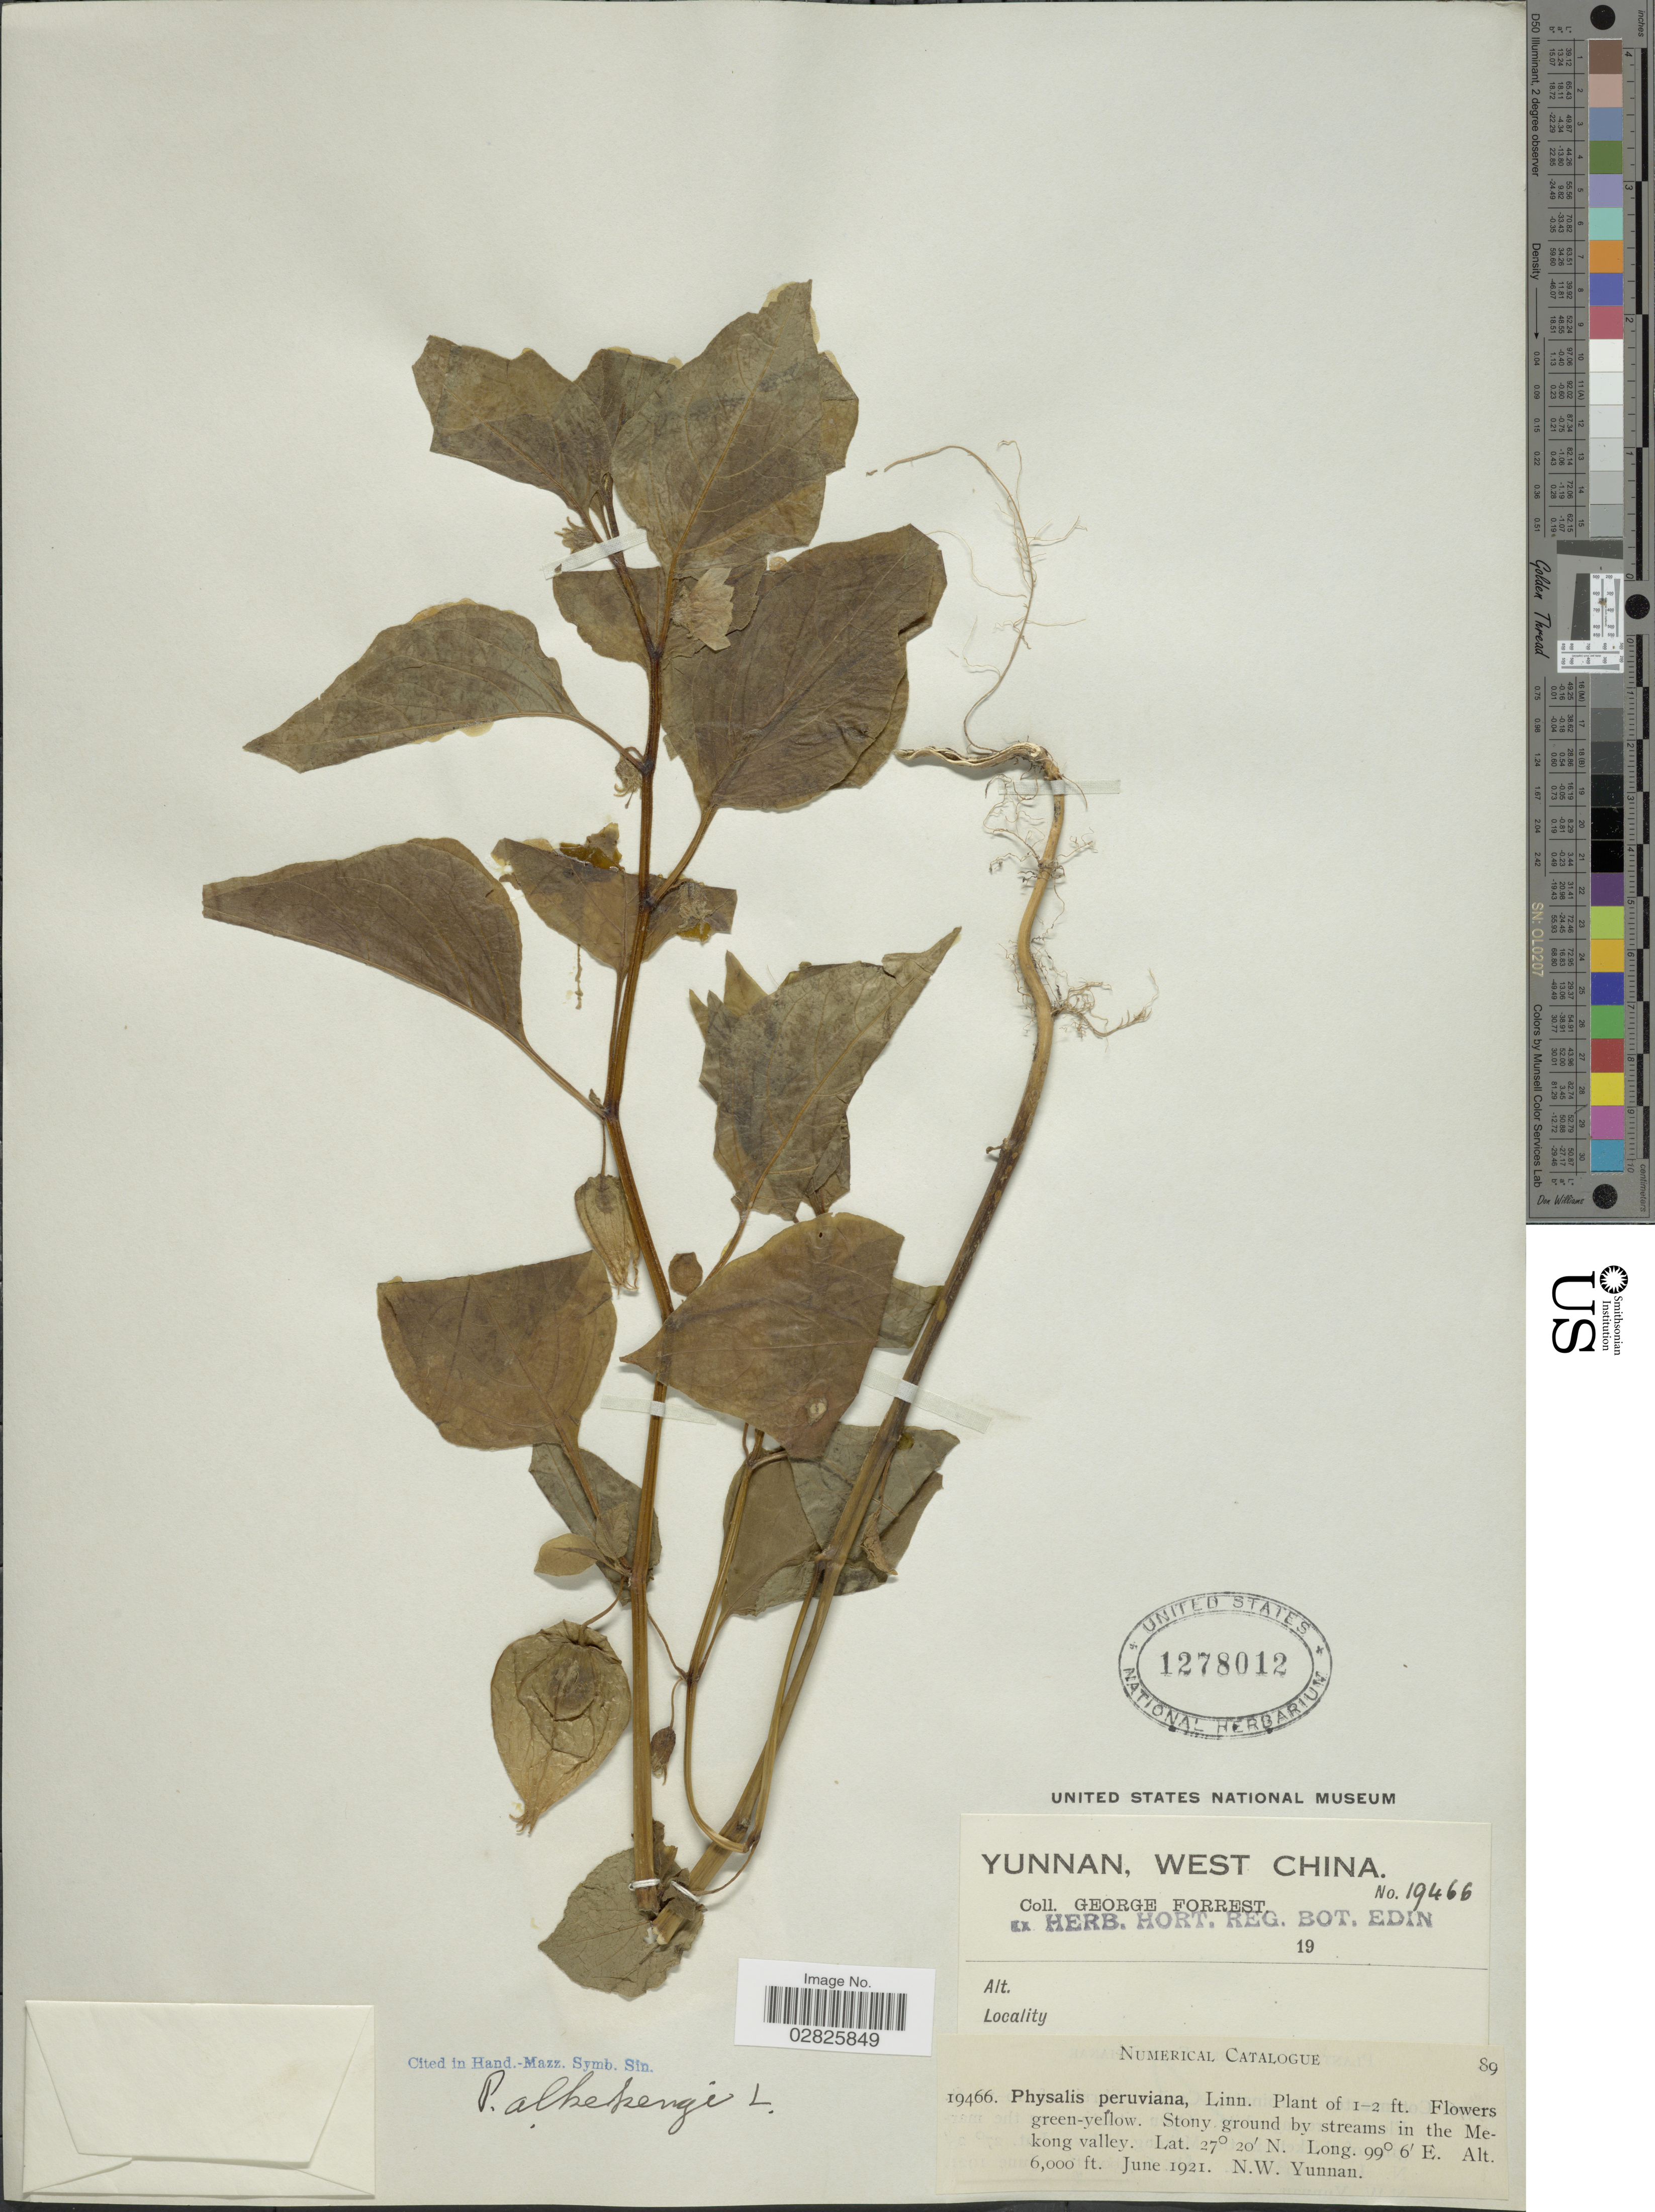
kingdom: Plantae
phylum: Tracheophyta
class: Magnoliopsida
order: Solanales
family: Solanaceae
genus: Physalis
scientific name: Physalis alkekengi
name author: L.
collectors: G. Forrest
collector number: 19466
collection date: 1921-06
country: China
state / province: Yunnan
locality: West China. Stony ground by streams in the Mekong valley. N.W. Yunnan.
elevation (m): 1829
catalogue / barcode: US 1278012